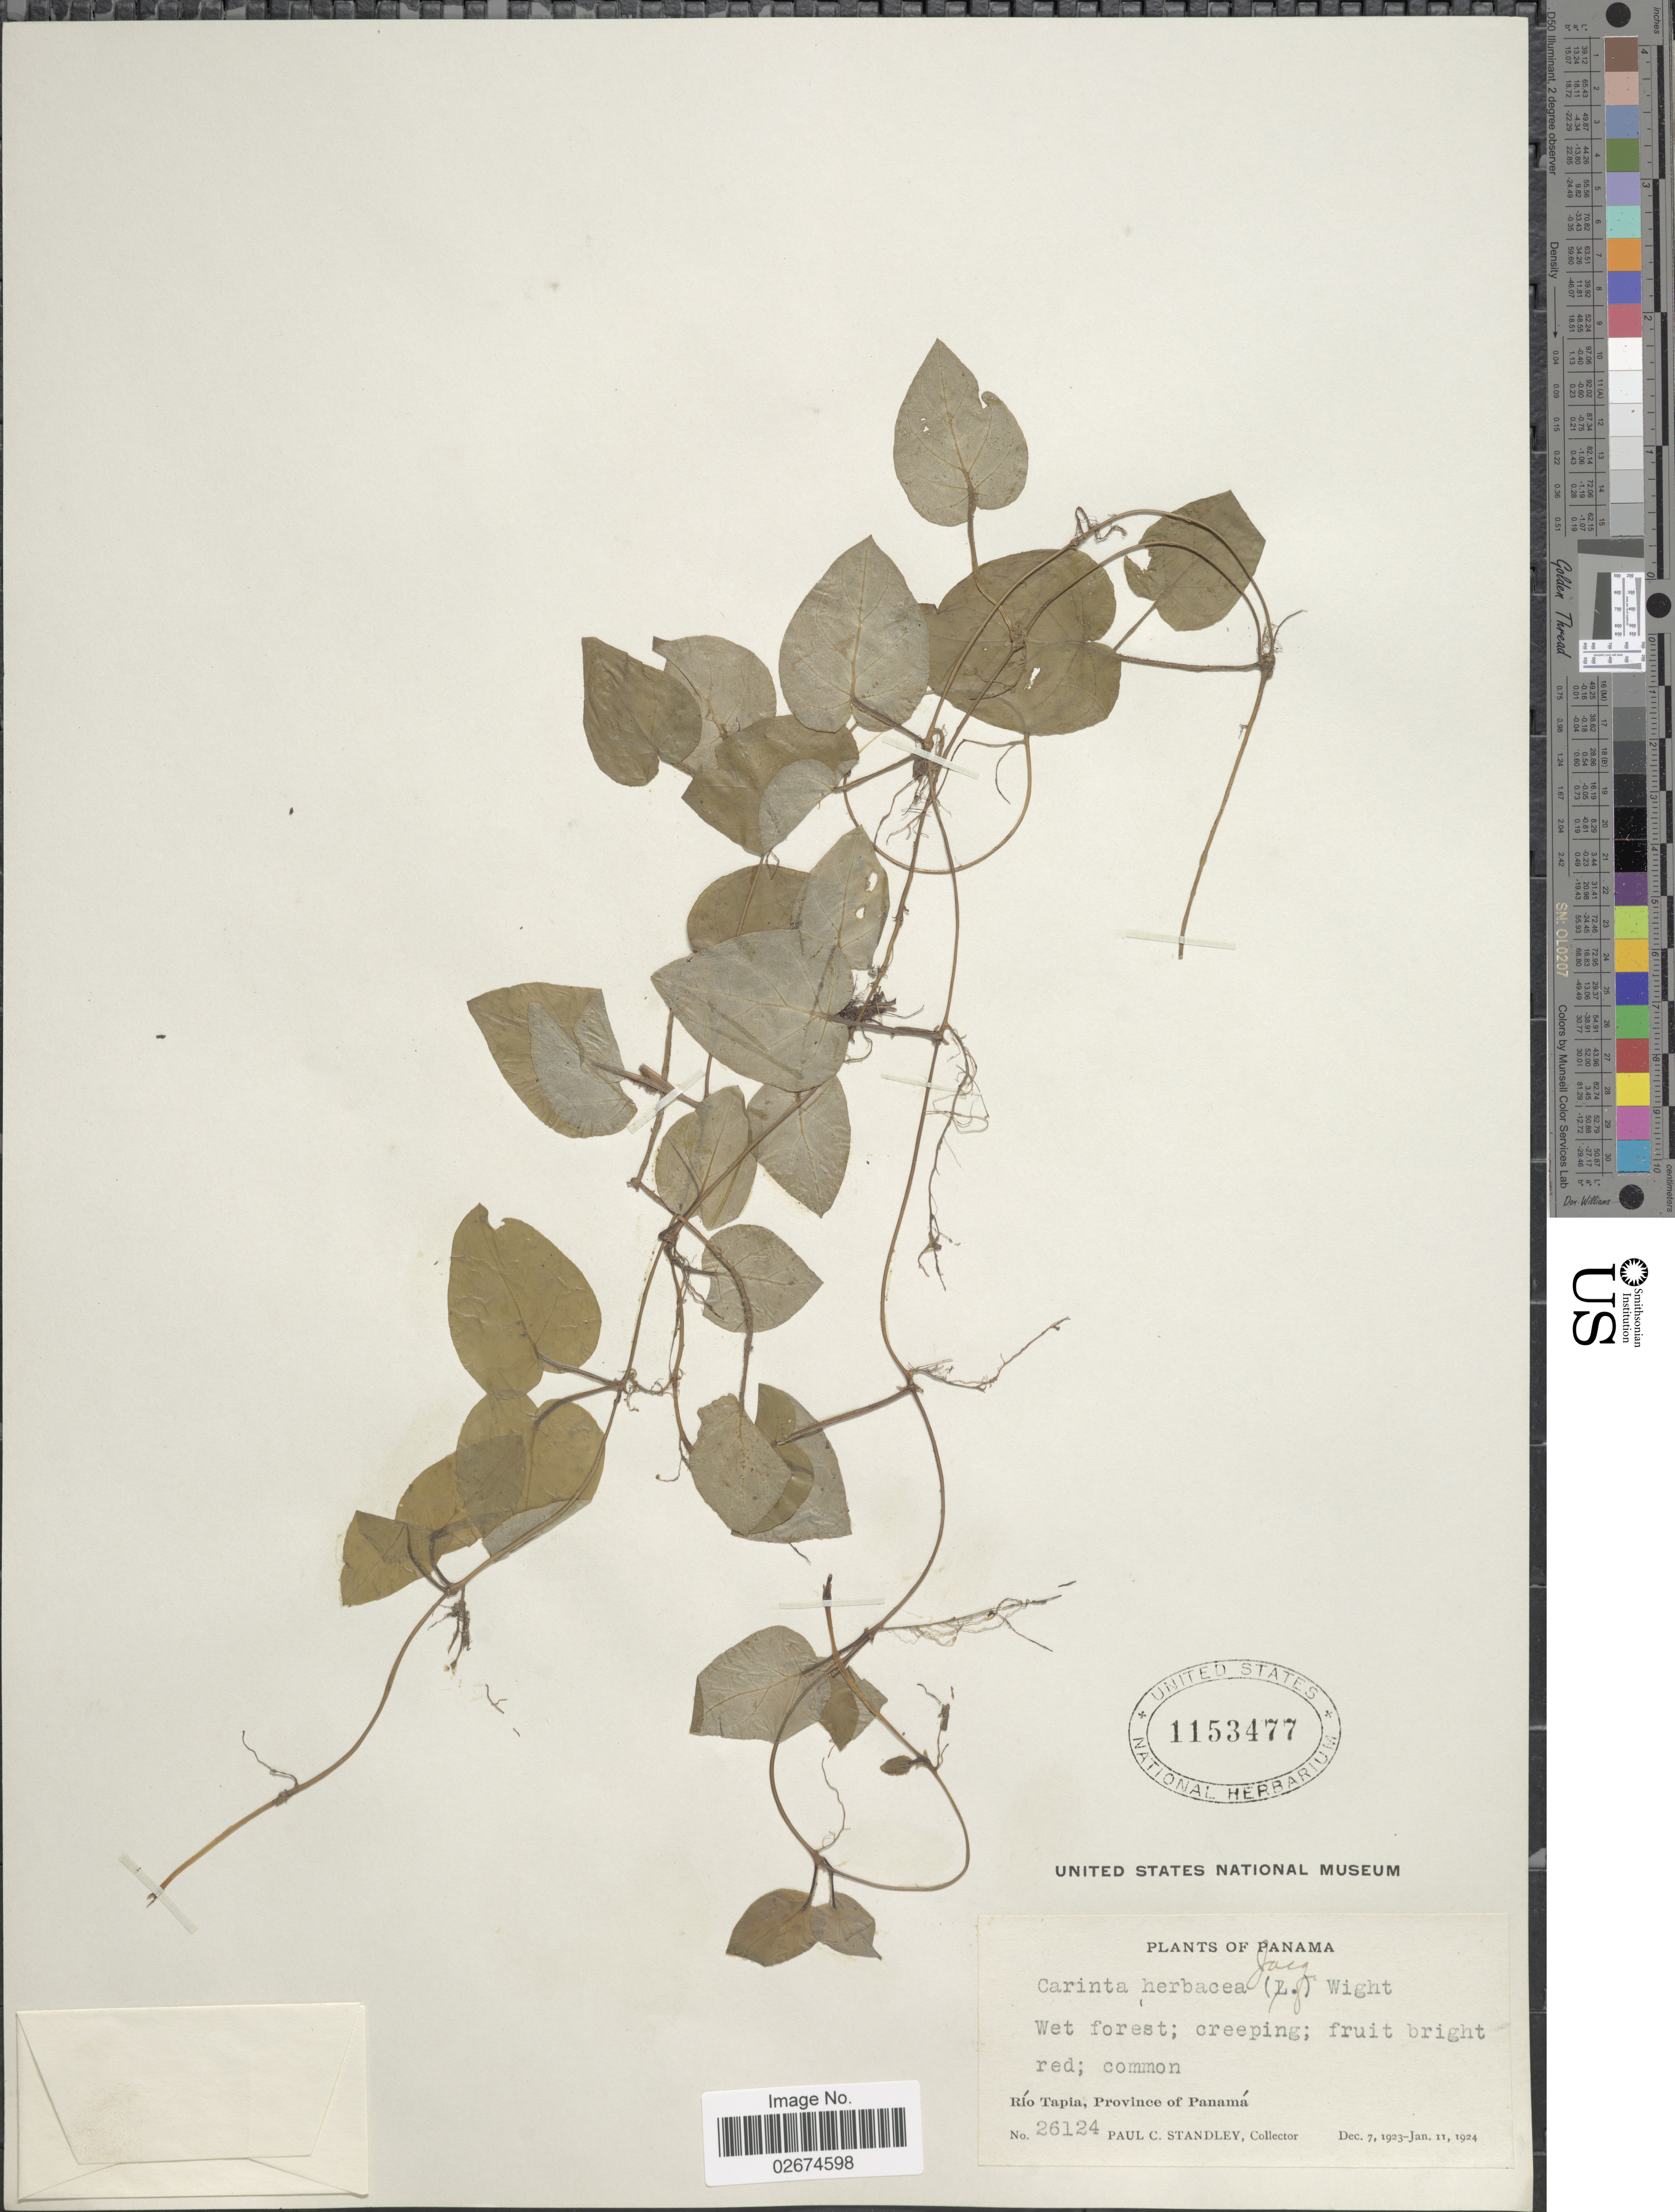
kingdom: Plantae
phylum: Tracheophyta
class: Magnoliopsida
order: Gentianales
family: Rubiaceae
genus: Geophila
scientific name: Geophila herbacea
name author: (Jacq.) K. Schum.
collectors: P. C. Standley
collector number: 26124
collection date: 1923-12-07/1924-01-11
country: Panama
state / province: Panamá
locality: Rio Tapia, Province of Panama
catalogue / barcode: US 1153477